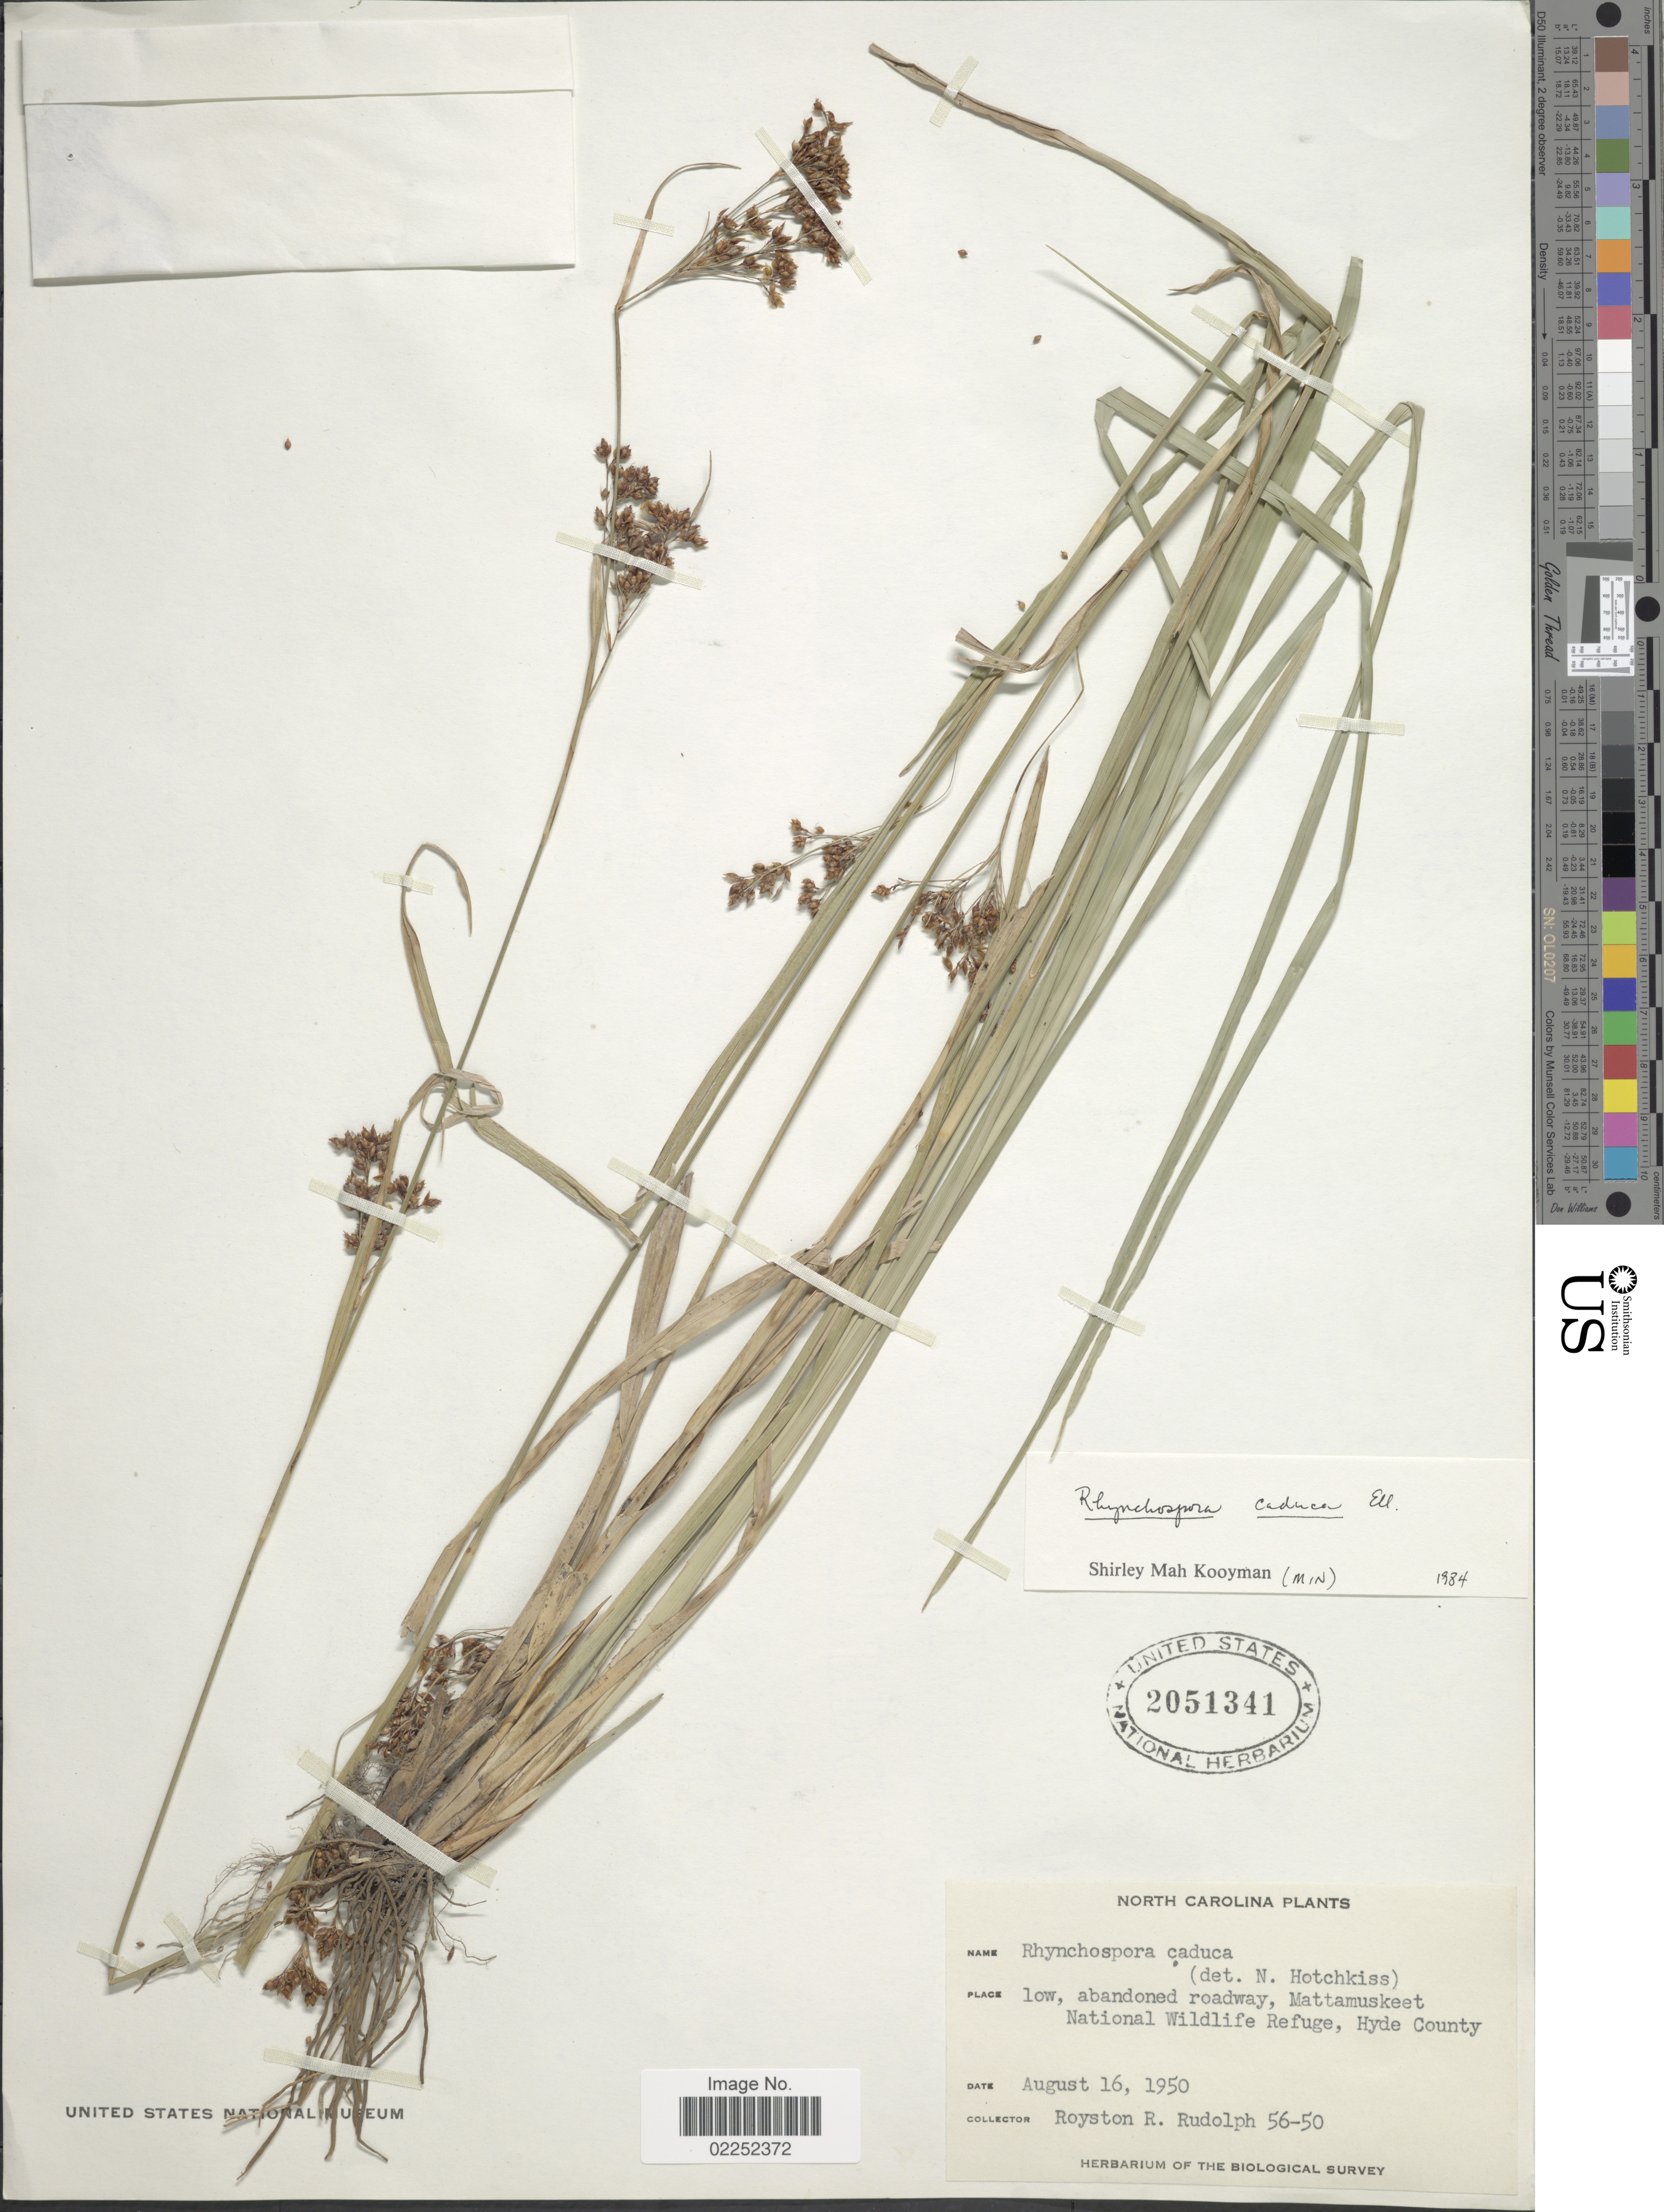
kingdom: Plantae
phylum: Tracheophyta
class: Liliopsida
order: Poales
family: Cyperaceae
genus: Rhynchospora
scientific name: Rhynchospora caduca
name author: Elliott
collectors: R. Rudolph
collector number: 56-50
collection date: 1950-08-16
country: United States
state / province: North Carolina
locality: Low, abandoned roadway, Mattamuskeet Nattional Wildlife Refuge, Hyde County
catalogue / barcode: US 2051341